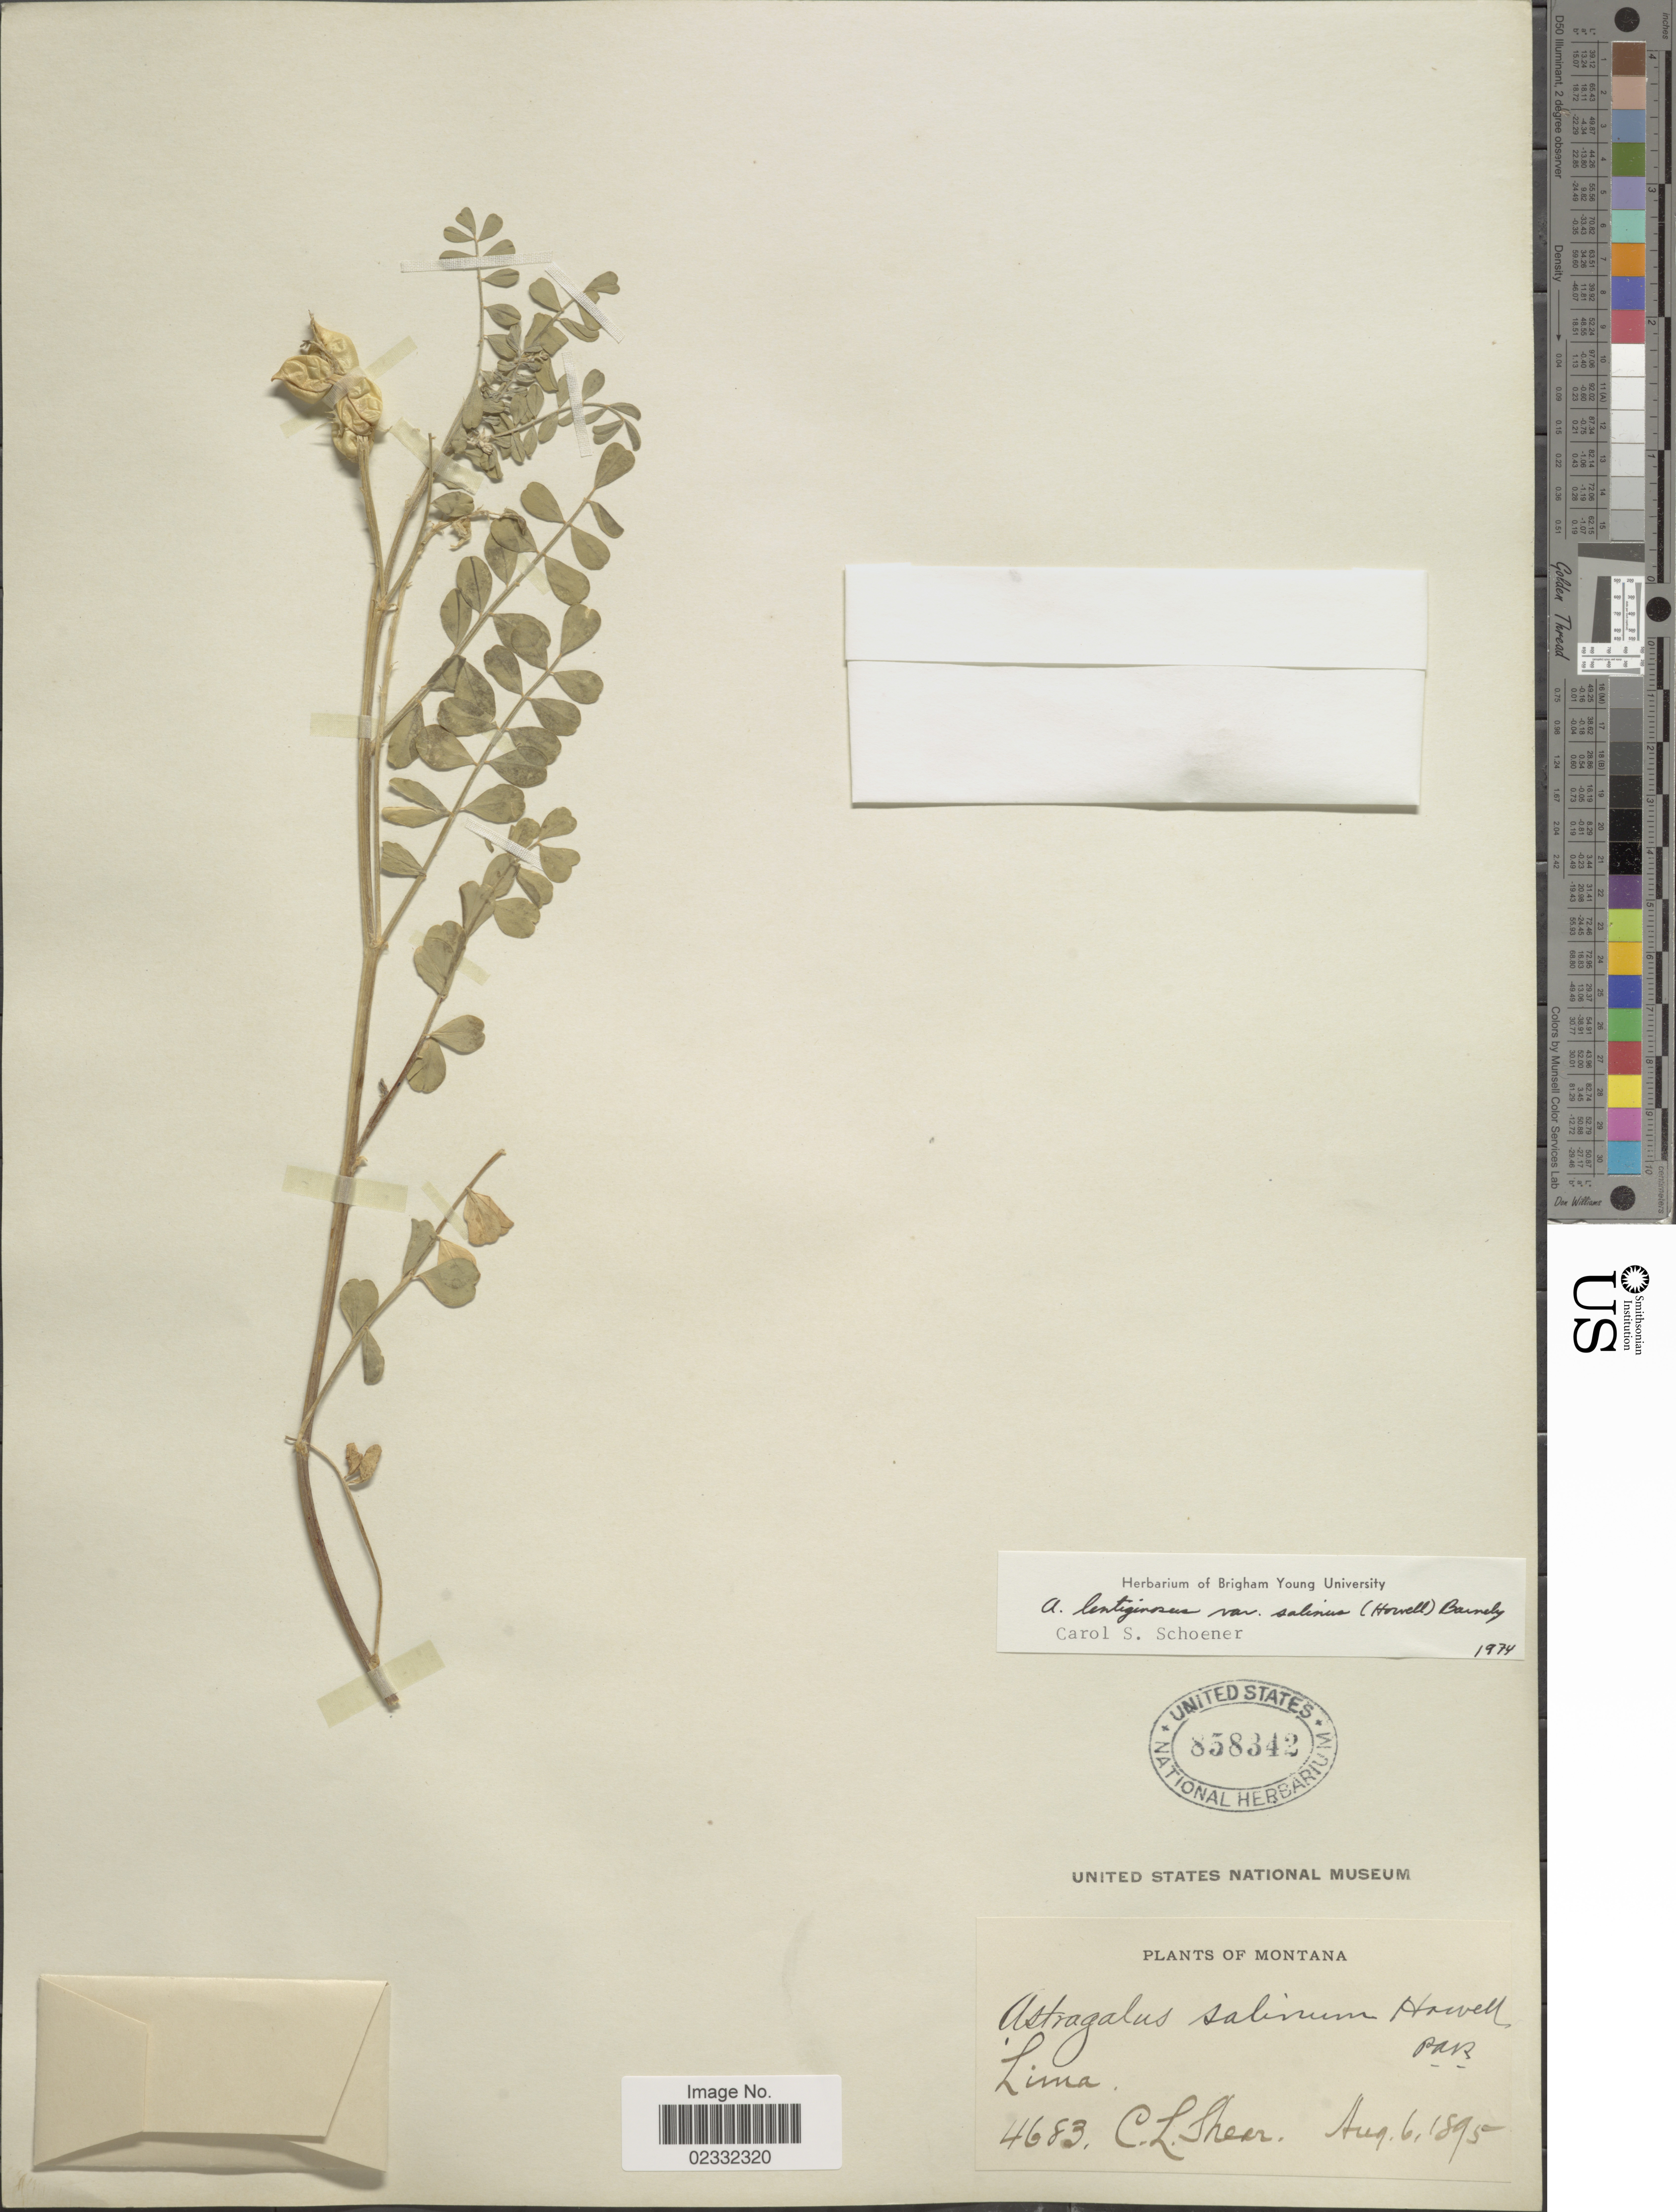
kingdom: Plantae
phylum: Tracheophyta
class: Magnoliopsida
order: Fabales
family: Fabaceae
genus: Astragalus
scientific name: Astragalus lentiginosus var. salinus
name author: (Howell) Barneby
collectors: C. L. Shear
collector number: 4683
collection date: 1895-08-06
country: United States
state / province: Montana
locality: Montana, Lima.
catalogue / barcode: US 858342